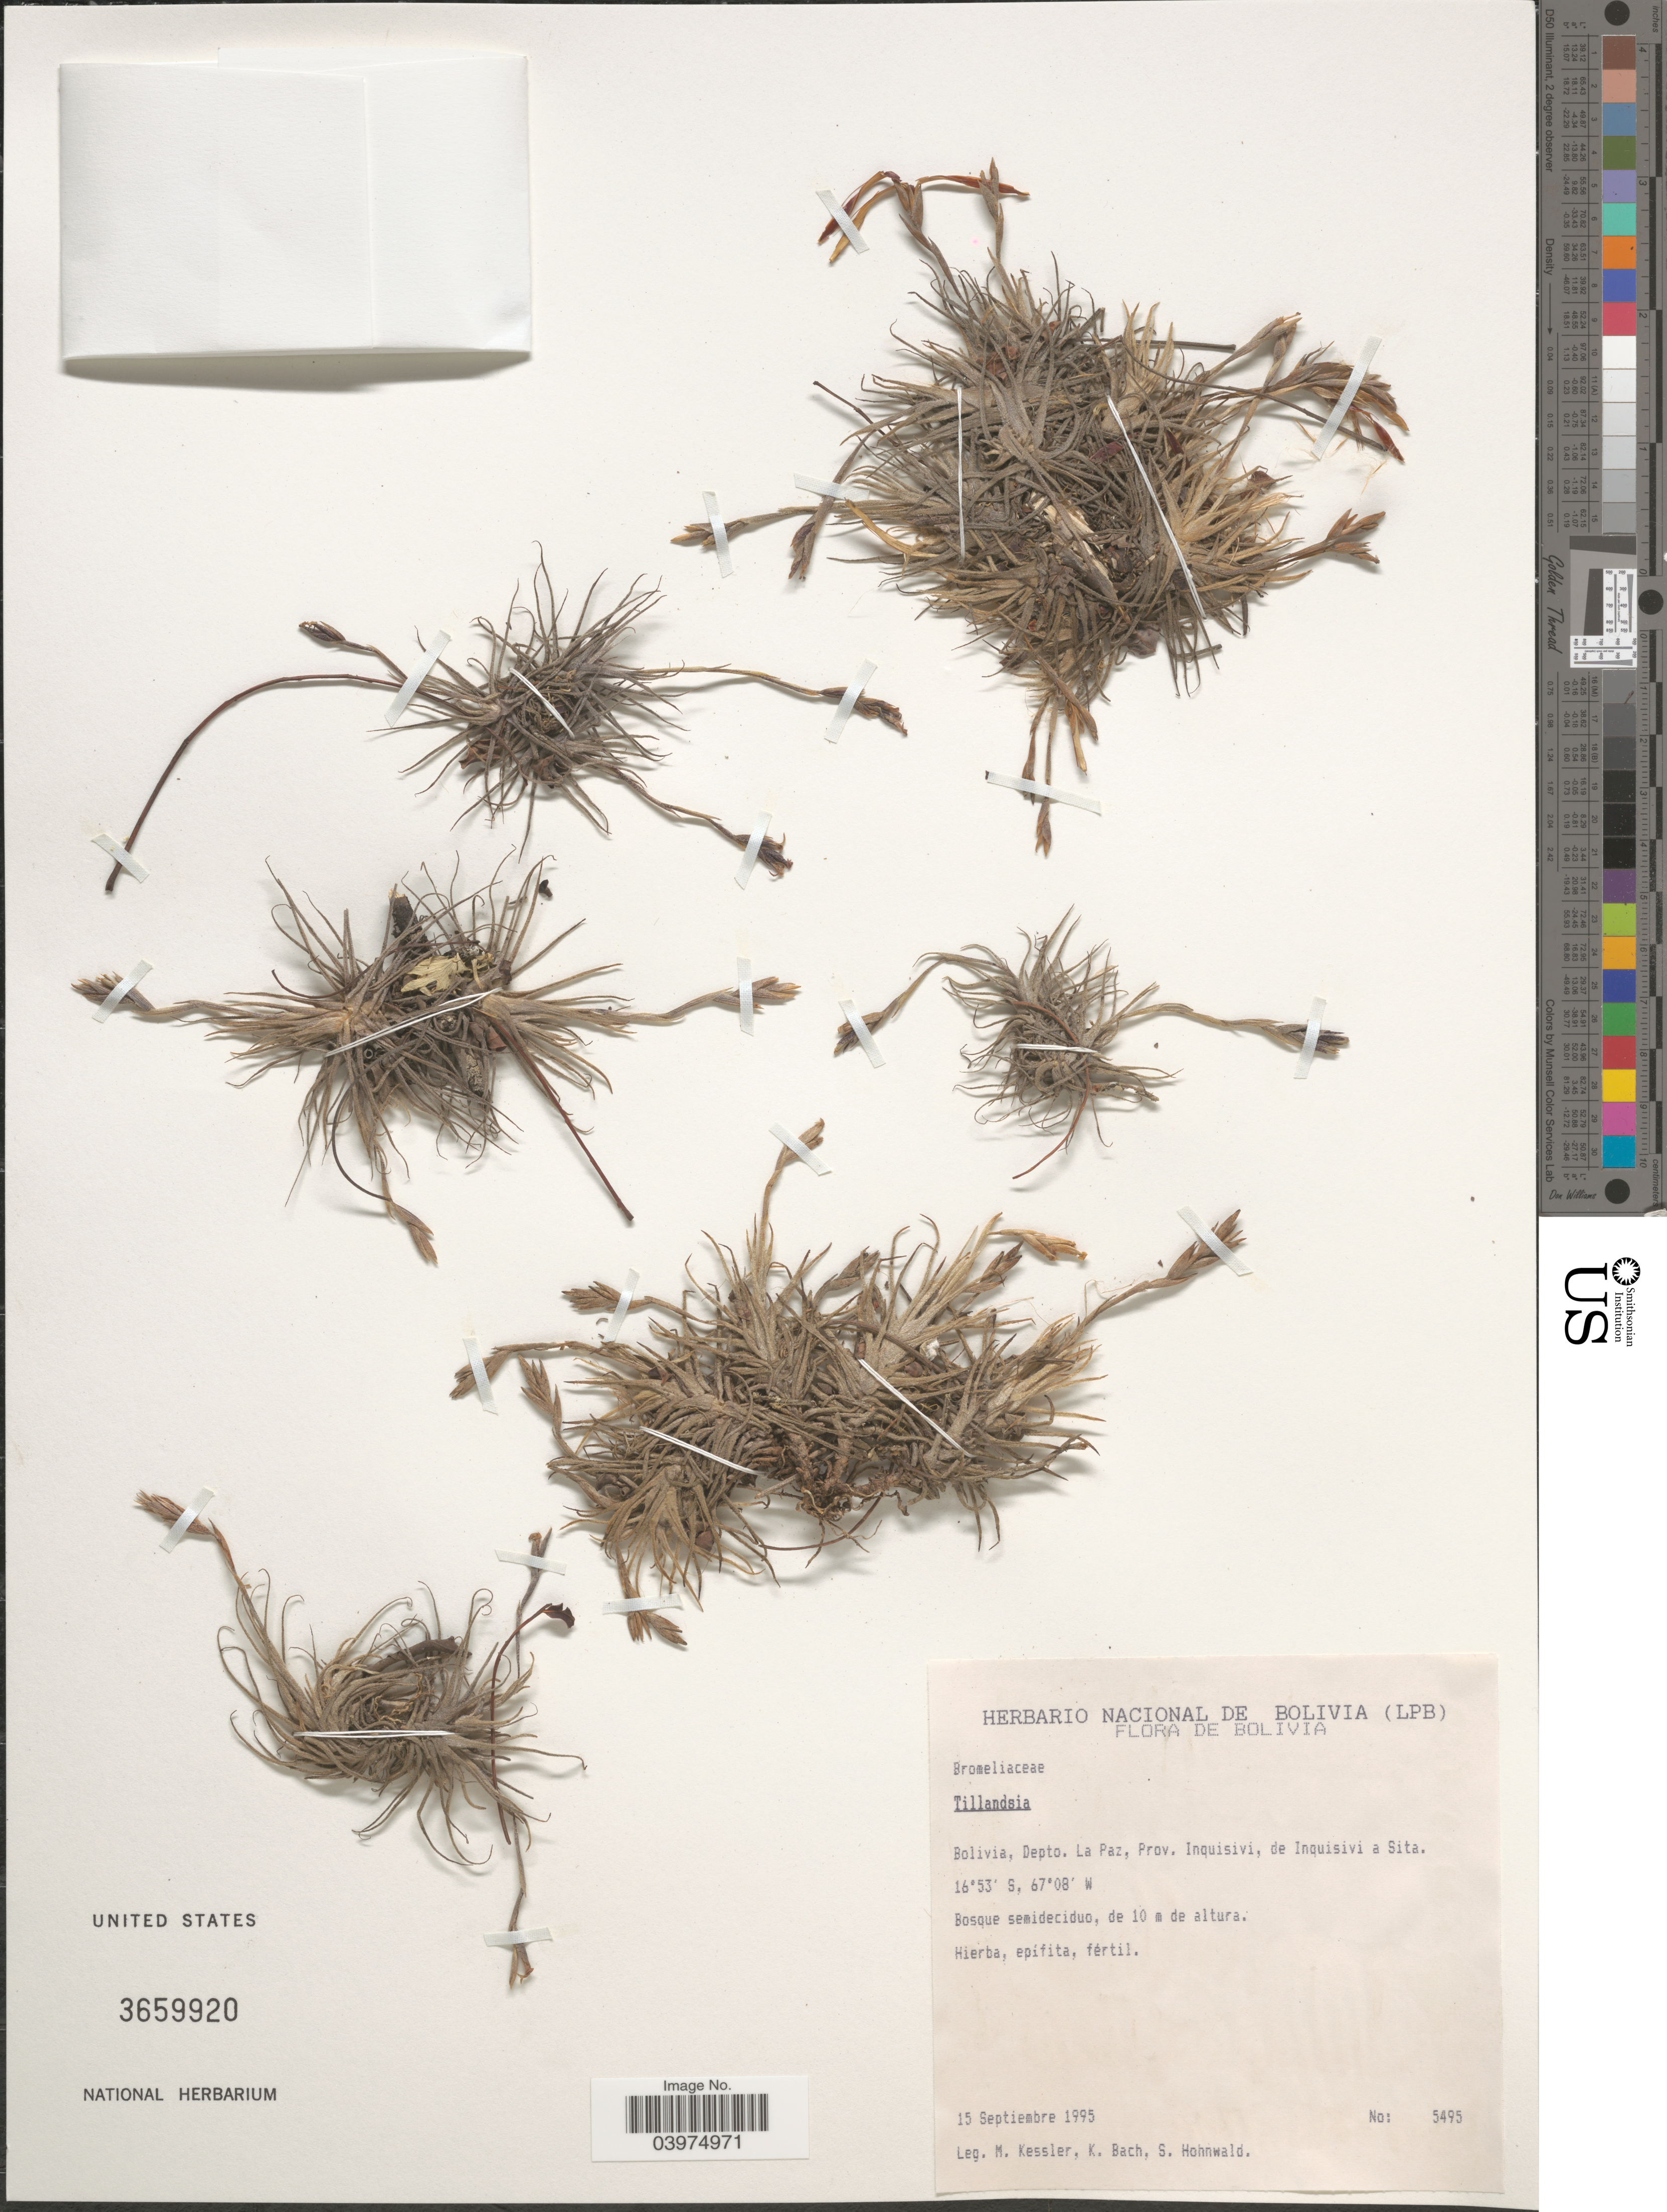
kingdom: Plantae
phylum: Tracheophyta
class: Liliopsida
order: Poales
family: Bromeliaceae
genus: Tillandsia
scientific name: Tillandsia sp.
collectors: M. Kessler, K. Bach & S. Hohnwald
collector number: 5495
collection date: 1995-09-15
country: Bolivia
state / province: La Paz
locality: Depto. La Paz, Prov. Inquisivi, de Inquisivi a Sita.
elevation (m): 10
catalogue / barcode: US 3659920